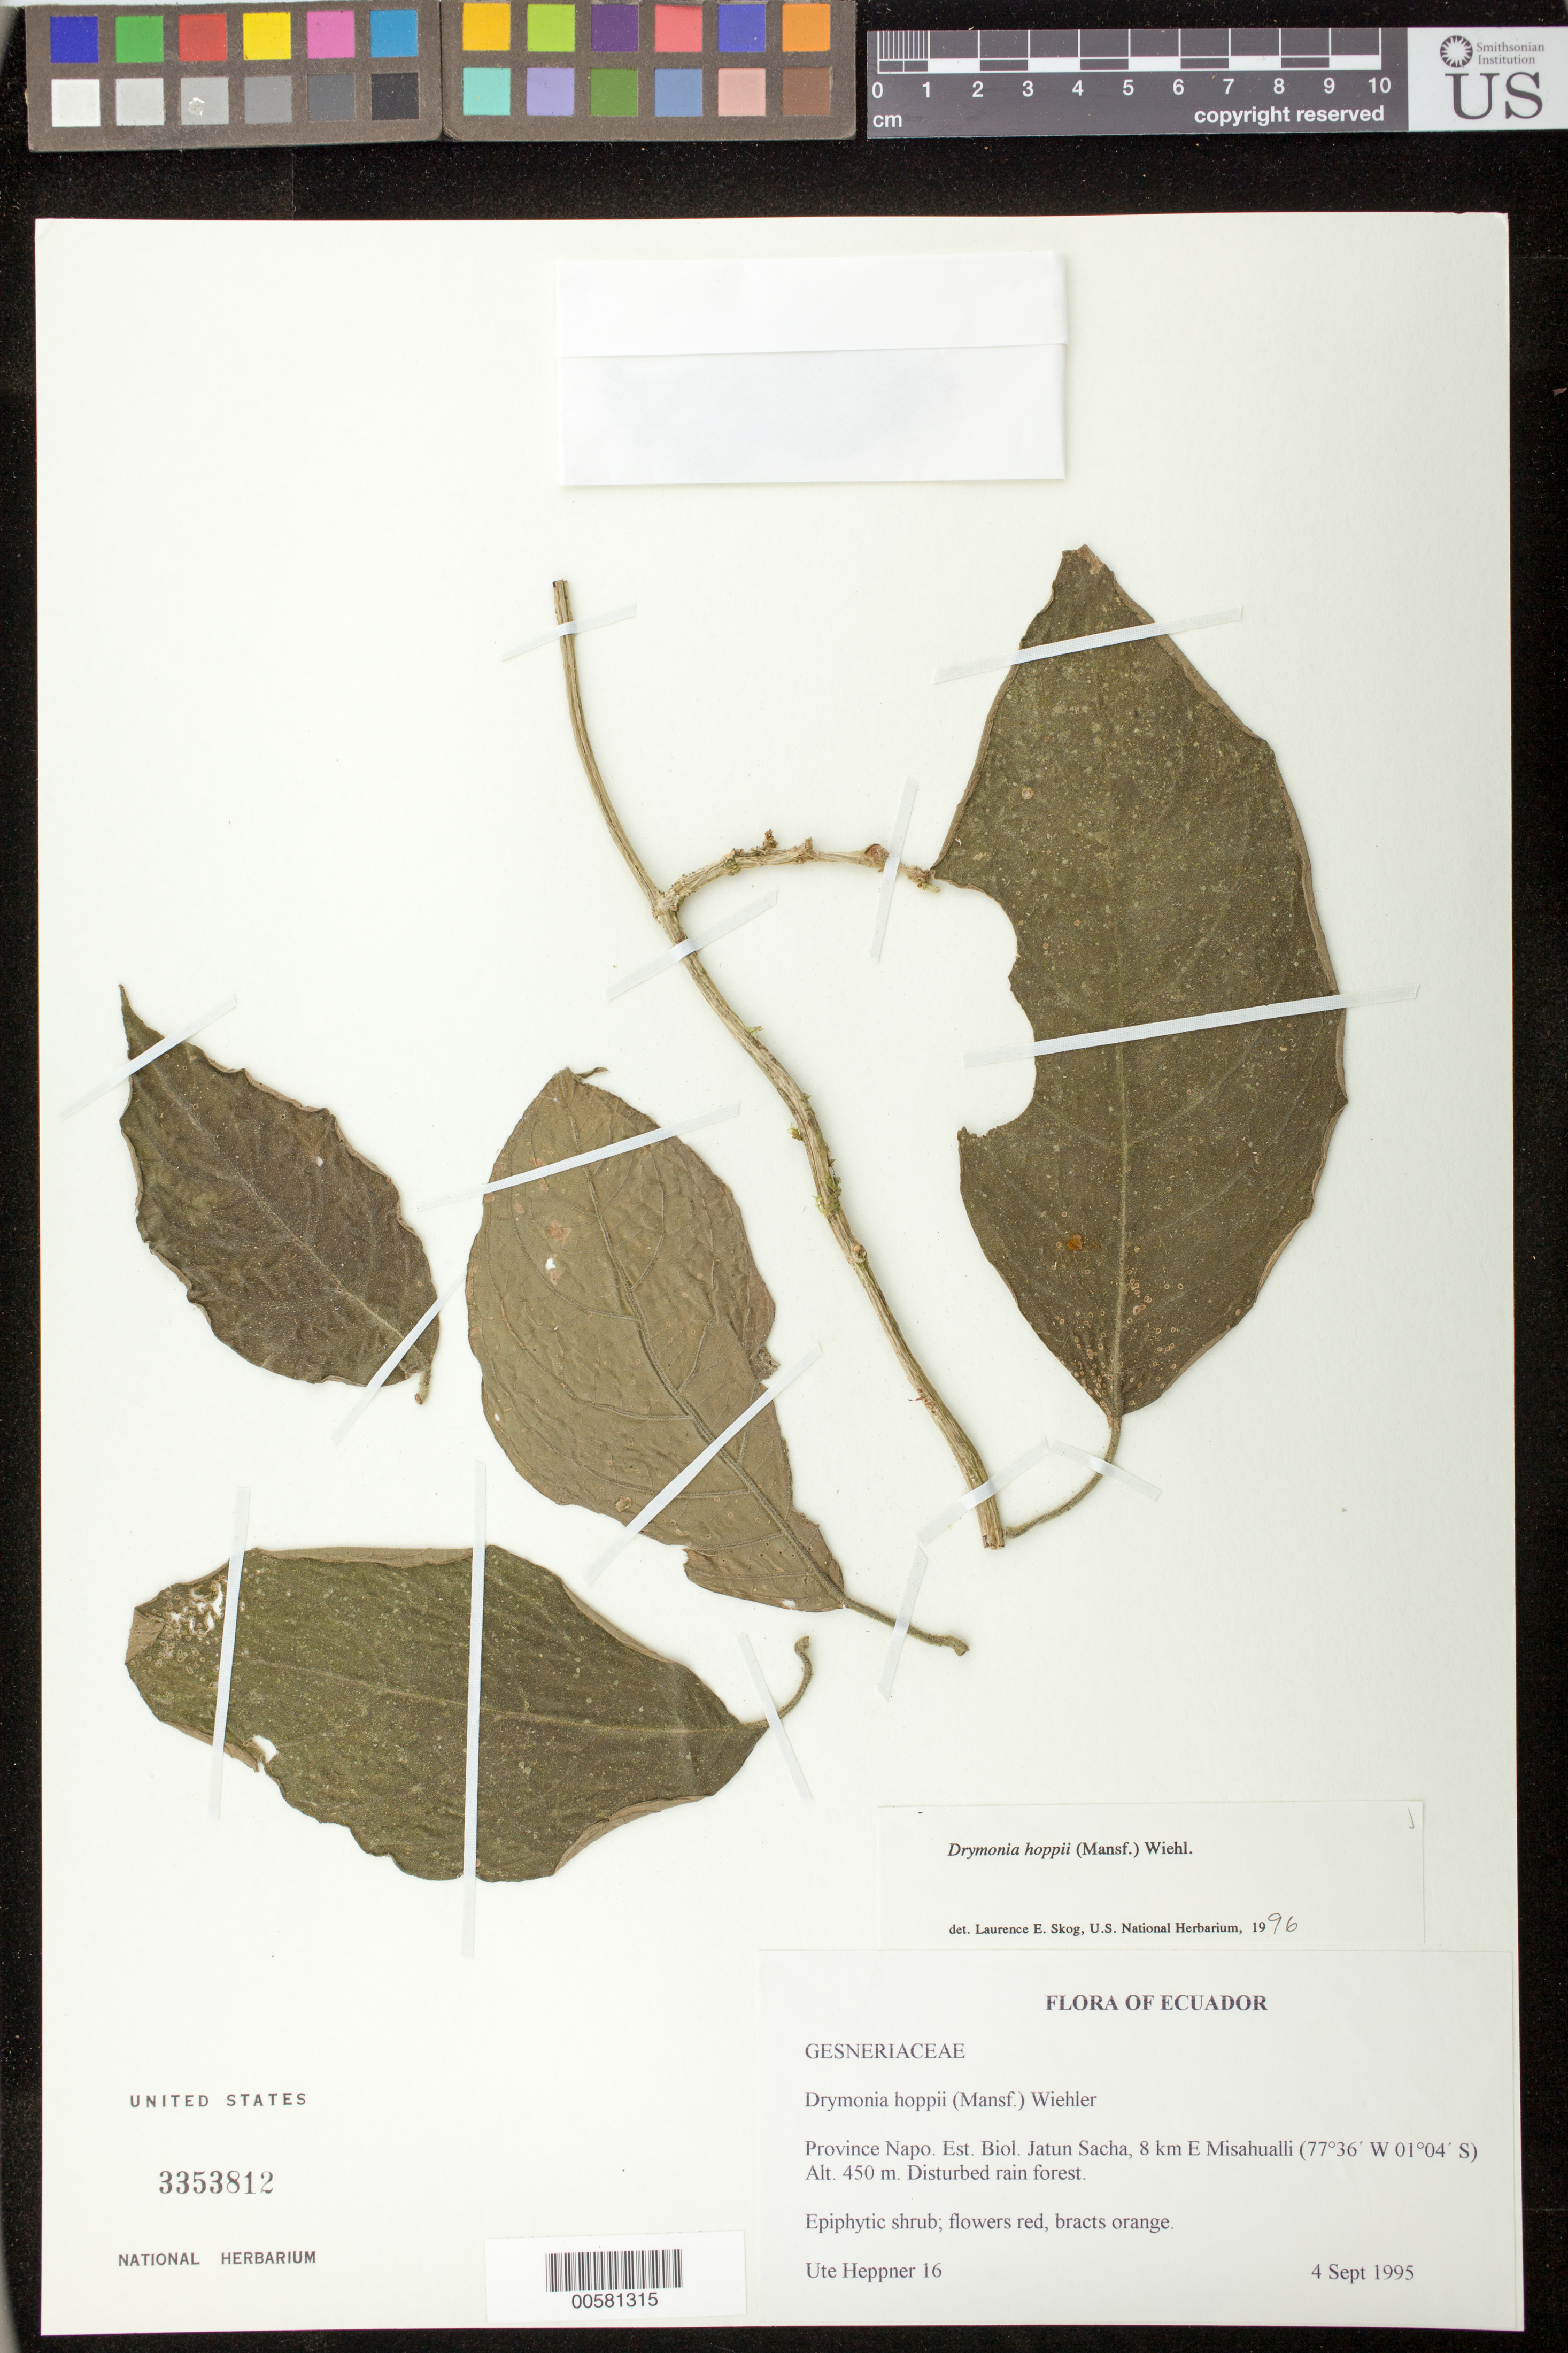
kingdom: Plantae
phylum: Tracheophyta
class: Magnoliopsida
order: Lamiales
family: Gesneriaceae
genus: Drymonia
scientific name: Drymonia hoppii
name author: (Mansf.) Wiehler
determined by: Skog, Laurence E.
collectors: U. Heppner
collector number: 16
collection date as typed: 04 Sep 1995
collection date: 1995-09-04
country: Ecuador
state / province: Napo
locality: Est. Biol. Jatun Sacha, 8 km E Misahualli; tree nursery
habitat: Disturbed rain forest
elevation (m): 450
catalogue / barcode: US 3353812